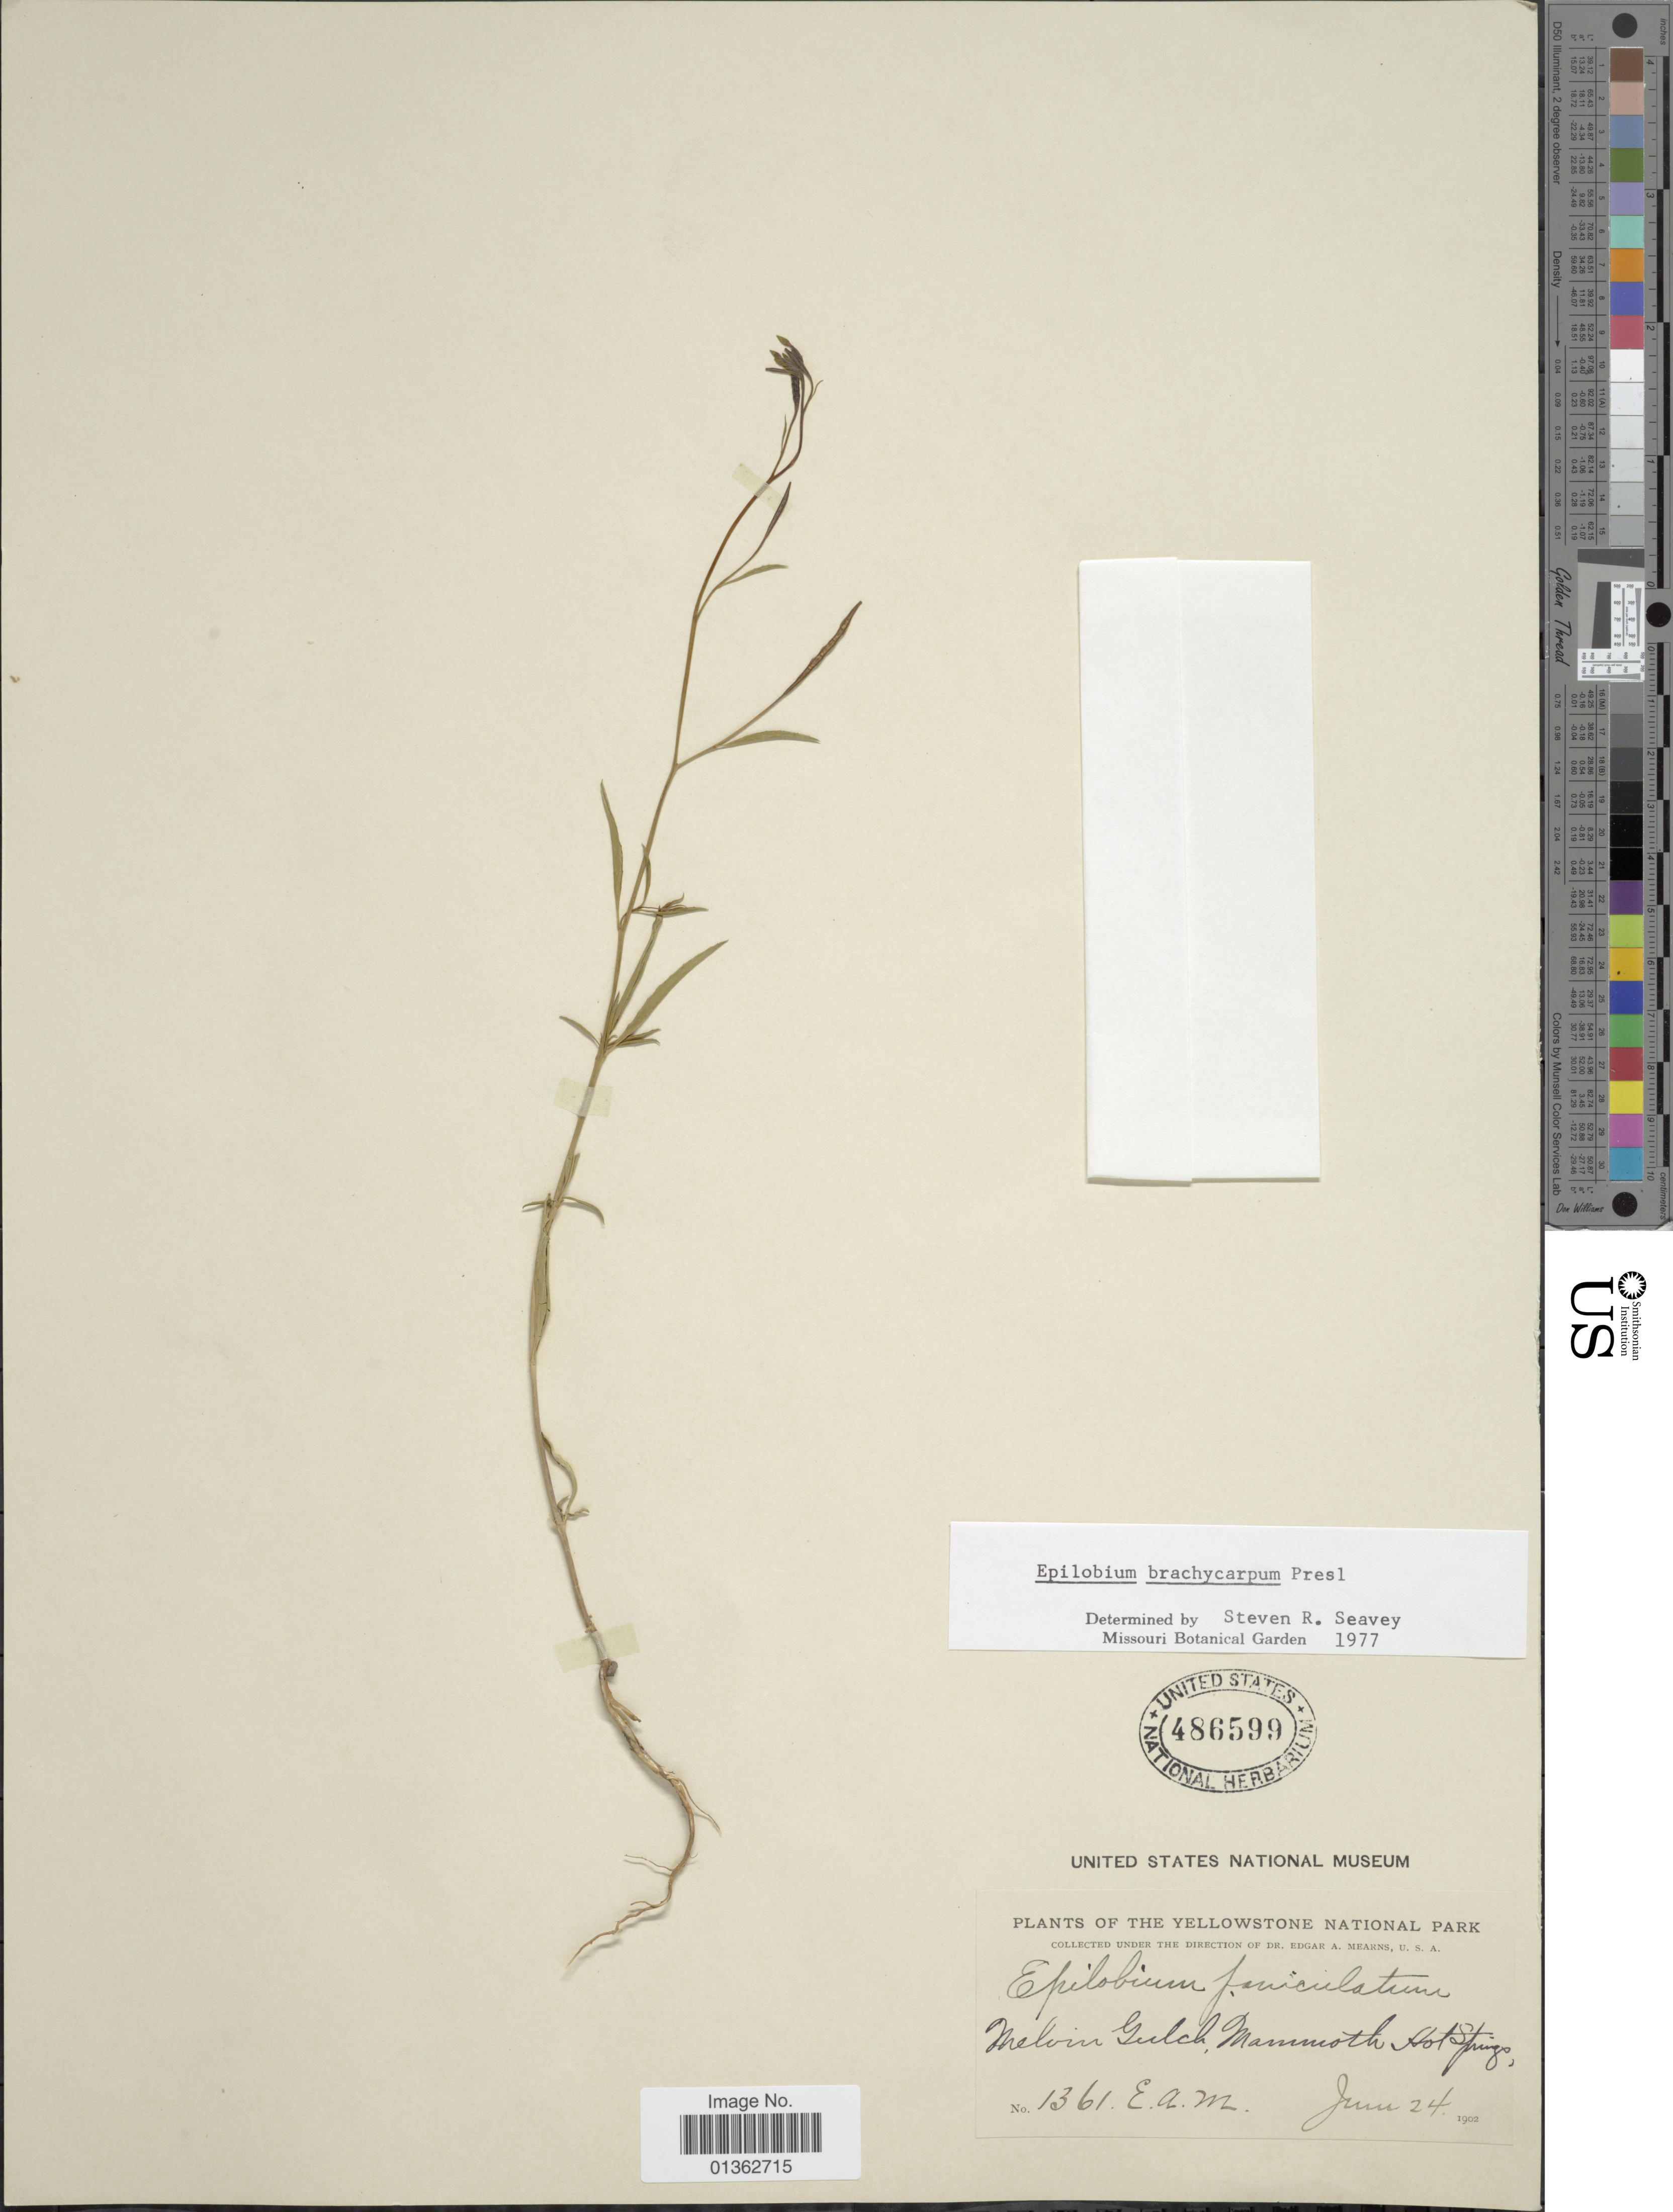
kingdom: Plantae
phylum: Tracheophyta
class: Magnoliopsida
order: Myrtales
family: Onagraceae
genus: Epilobium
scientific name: Epilobium brachycarpum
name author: C. Presl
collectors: E. A. Mearns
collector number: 1361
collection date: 1902-06-24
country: United States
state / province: Wyoming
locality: Yellowstone National Park. Melvin Gulch, Mammoth Hot Springs.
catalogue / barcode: US 486599